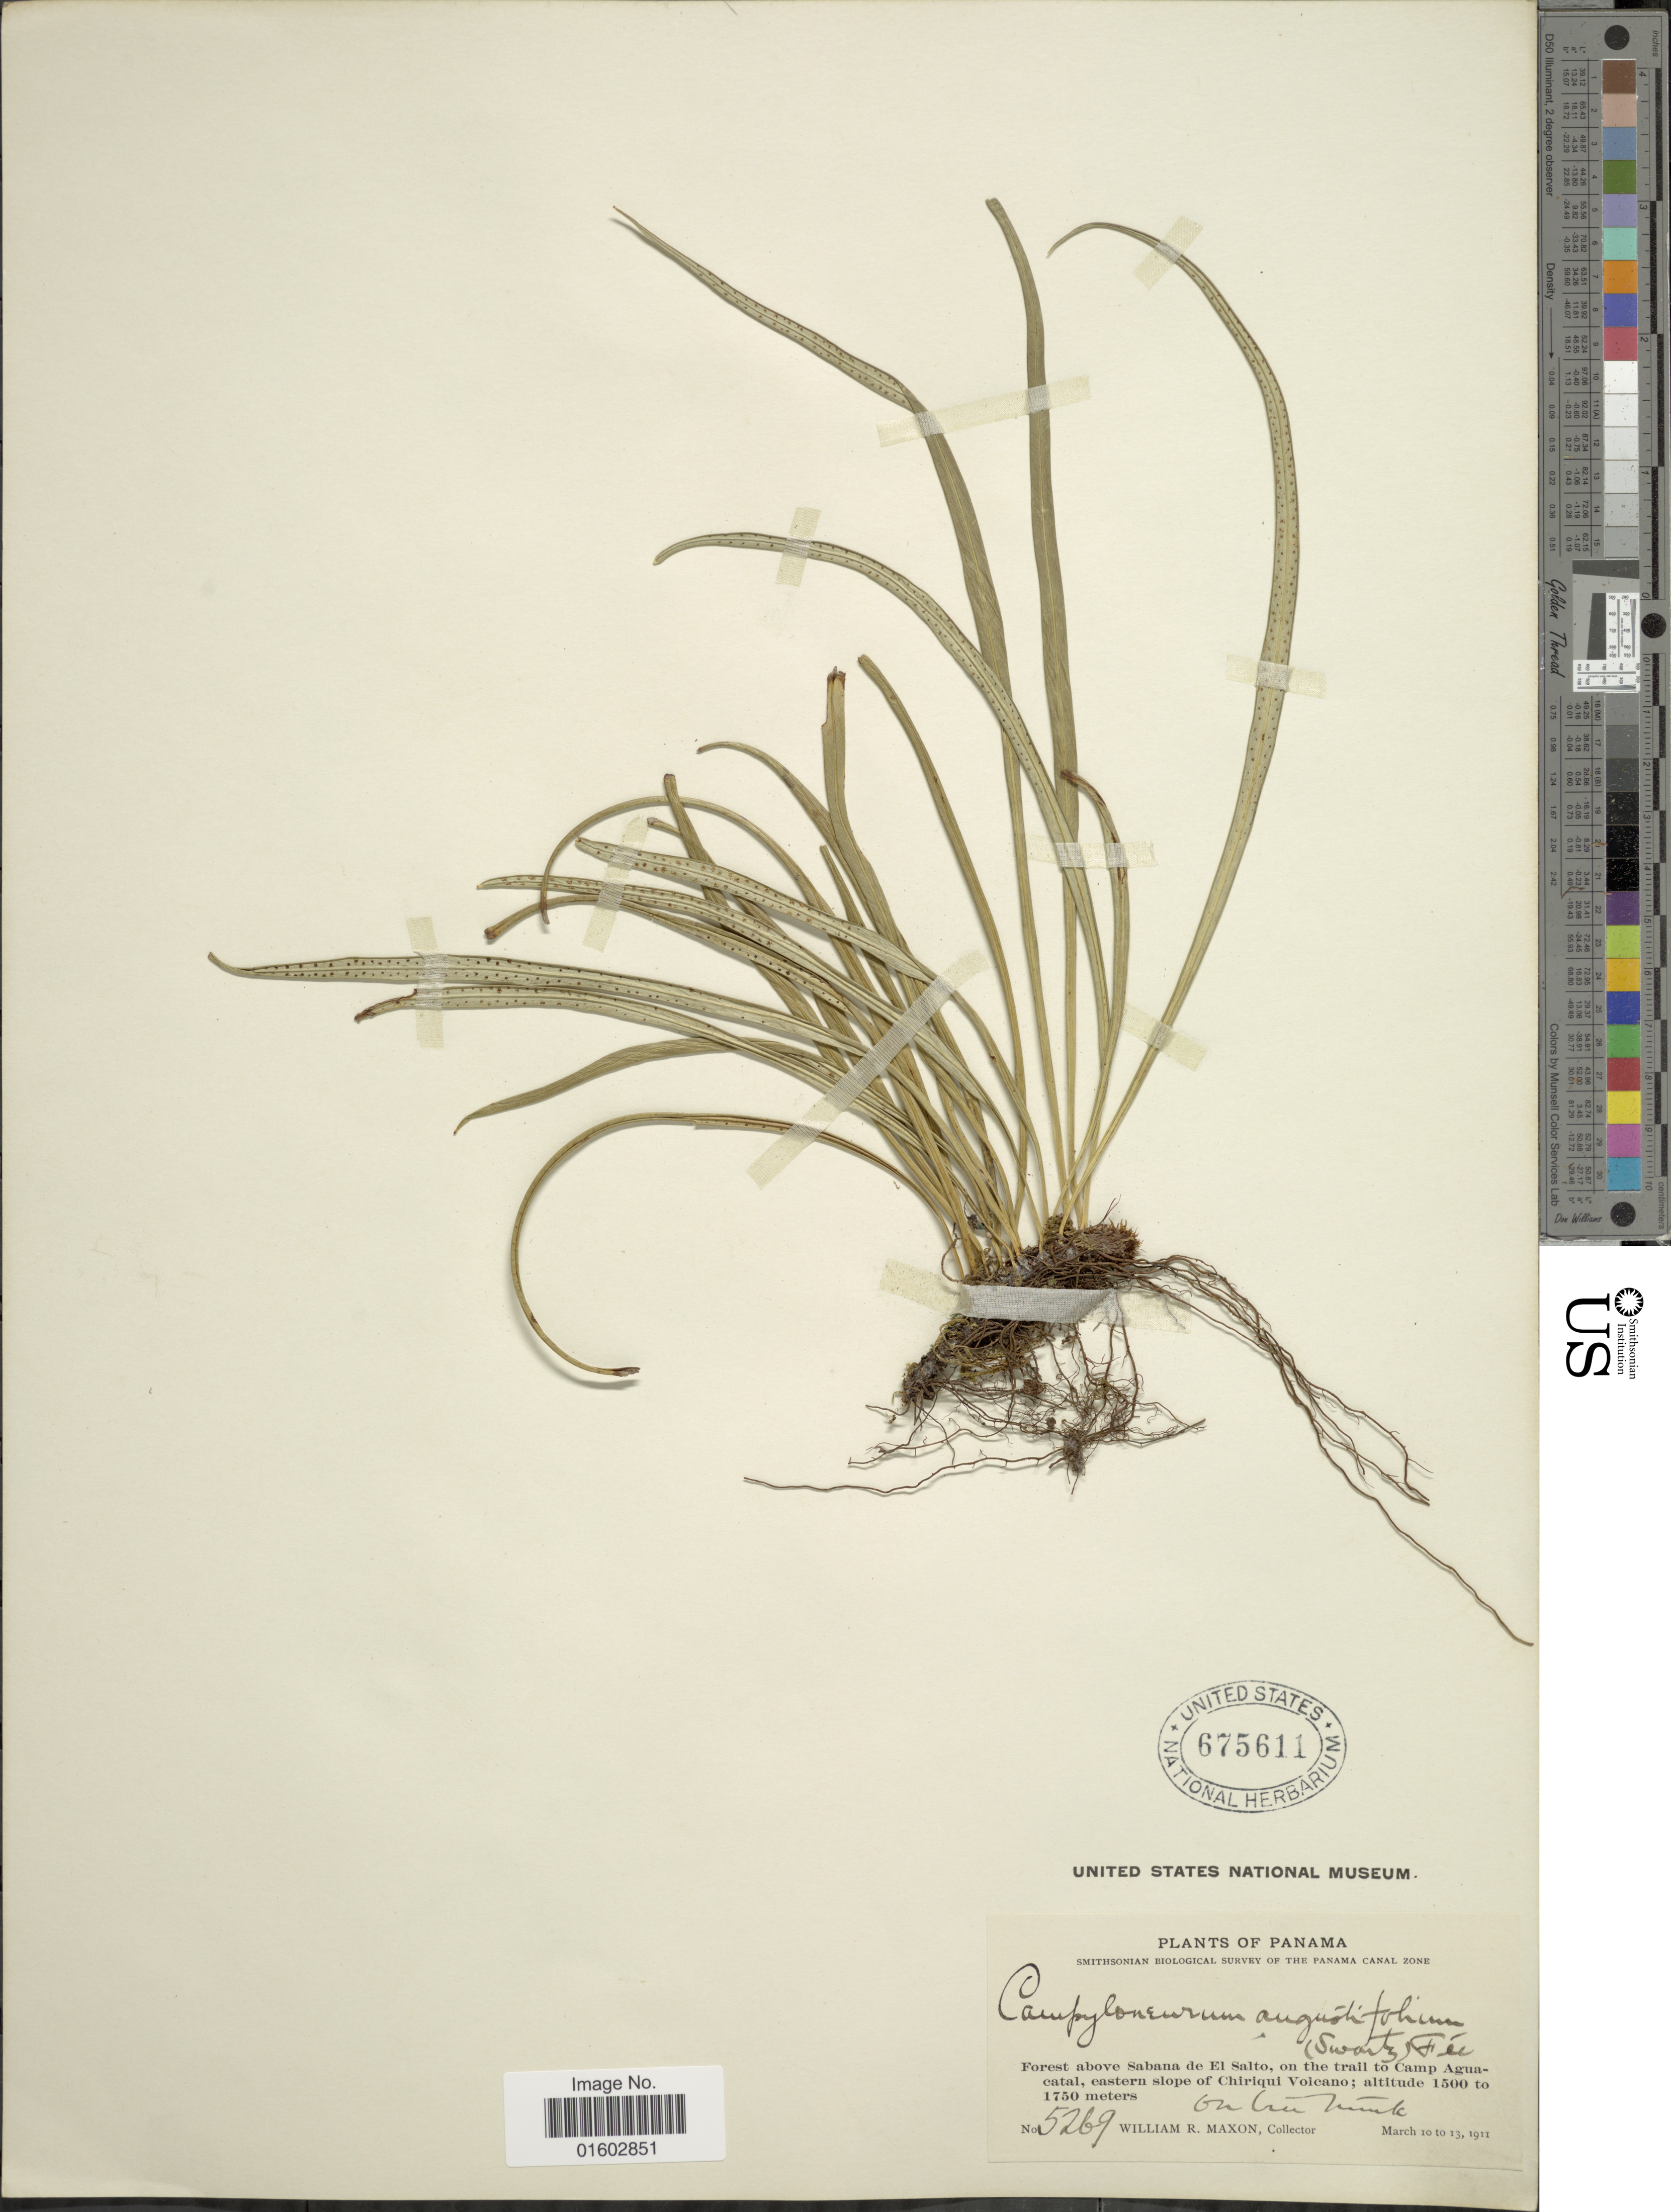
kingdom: Plantae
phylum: Tracheophyta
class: Polypodiopsida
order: Polypodiales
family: Polypodiaceae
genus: Campyloneurum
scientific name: Campyloneurum angustifolium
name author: (Sw.) Fée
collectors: W. R. Maxon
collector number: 5269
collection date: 1911-03-10/1911-03-13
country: Panama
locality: Forest above Sabana de El Salto, on the trail to camp Aguacatal, eastern slope of Chiriqui Volcano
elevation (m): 1500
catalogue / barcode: US 675611